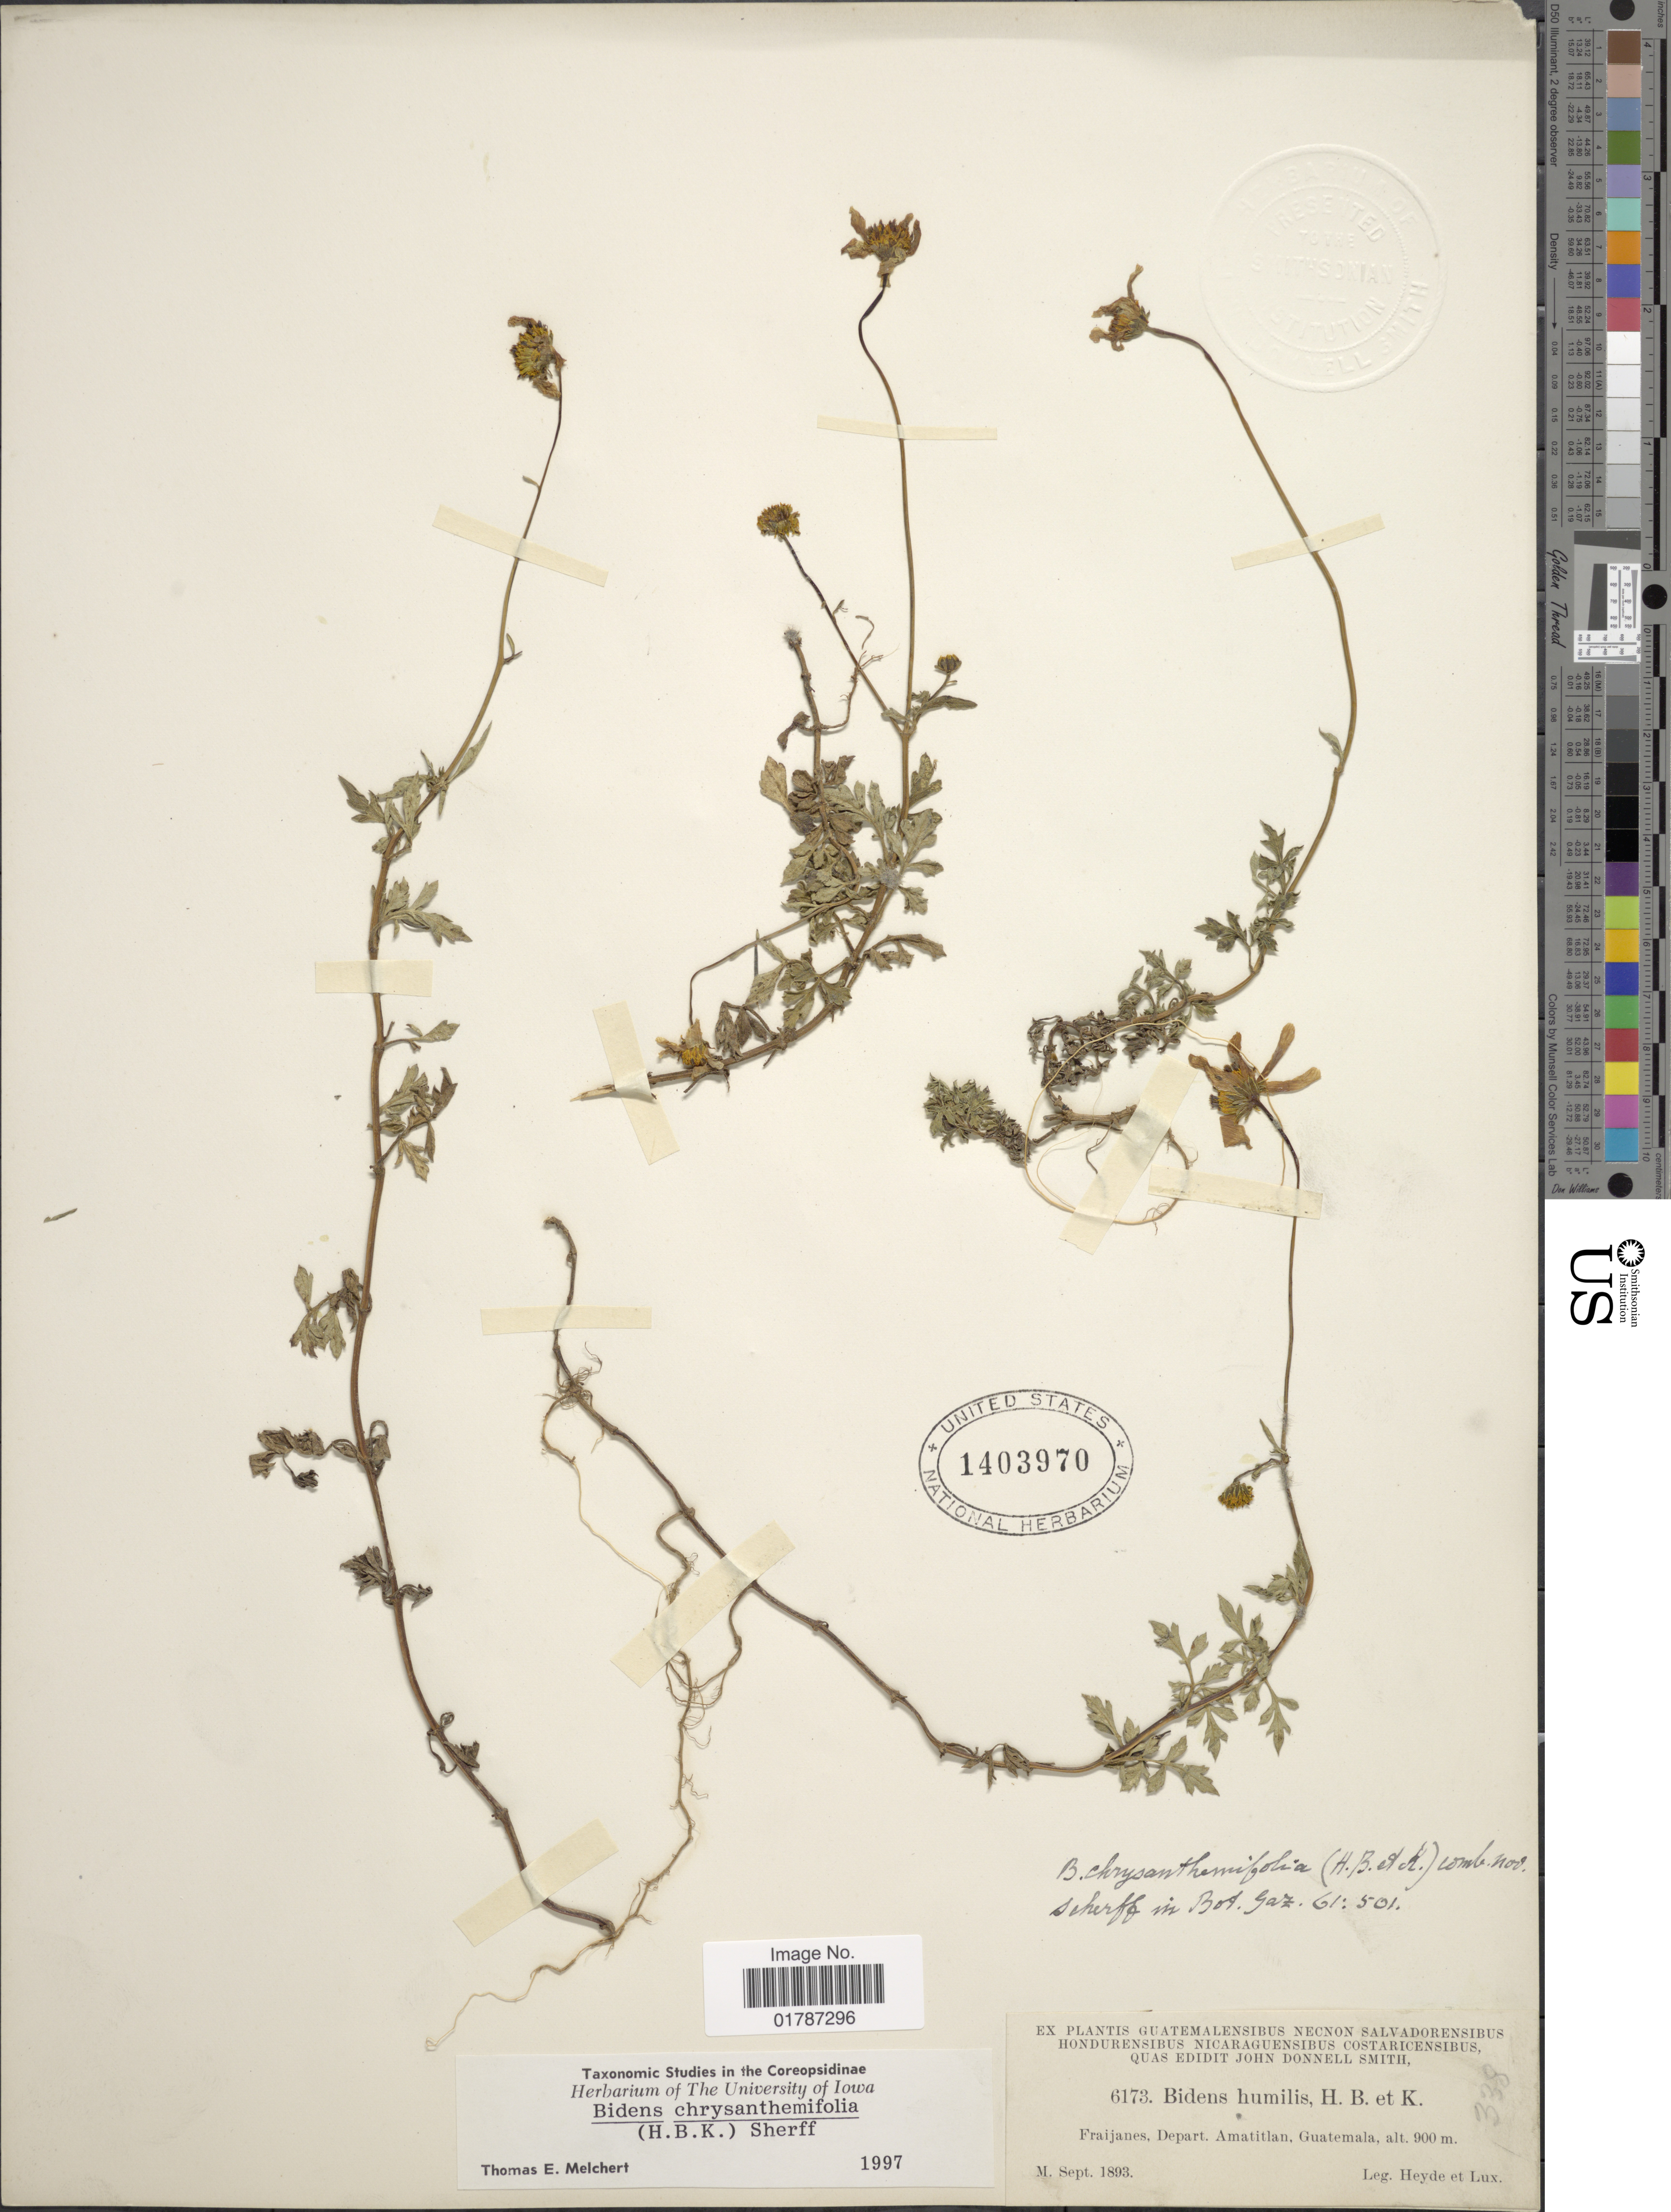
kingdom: Plantae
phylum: Tracheophyta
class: Magnoliopsida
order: Asterales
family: Asteraceae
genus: Bidens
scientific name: Bidens chrysanthemifolia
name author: (Kunth) Sherff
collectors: Heyde & Lux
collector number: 6173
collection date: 1893-09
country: Guatemala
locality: Fraijanes, Depart., Amatitlan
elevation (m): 900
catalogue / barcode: US 1403970